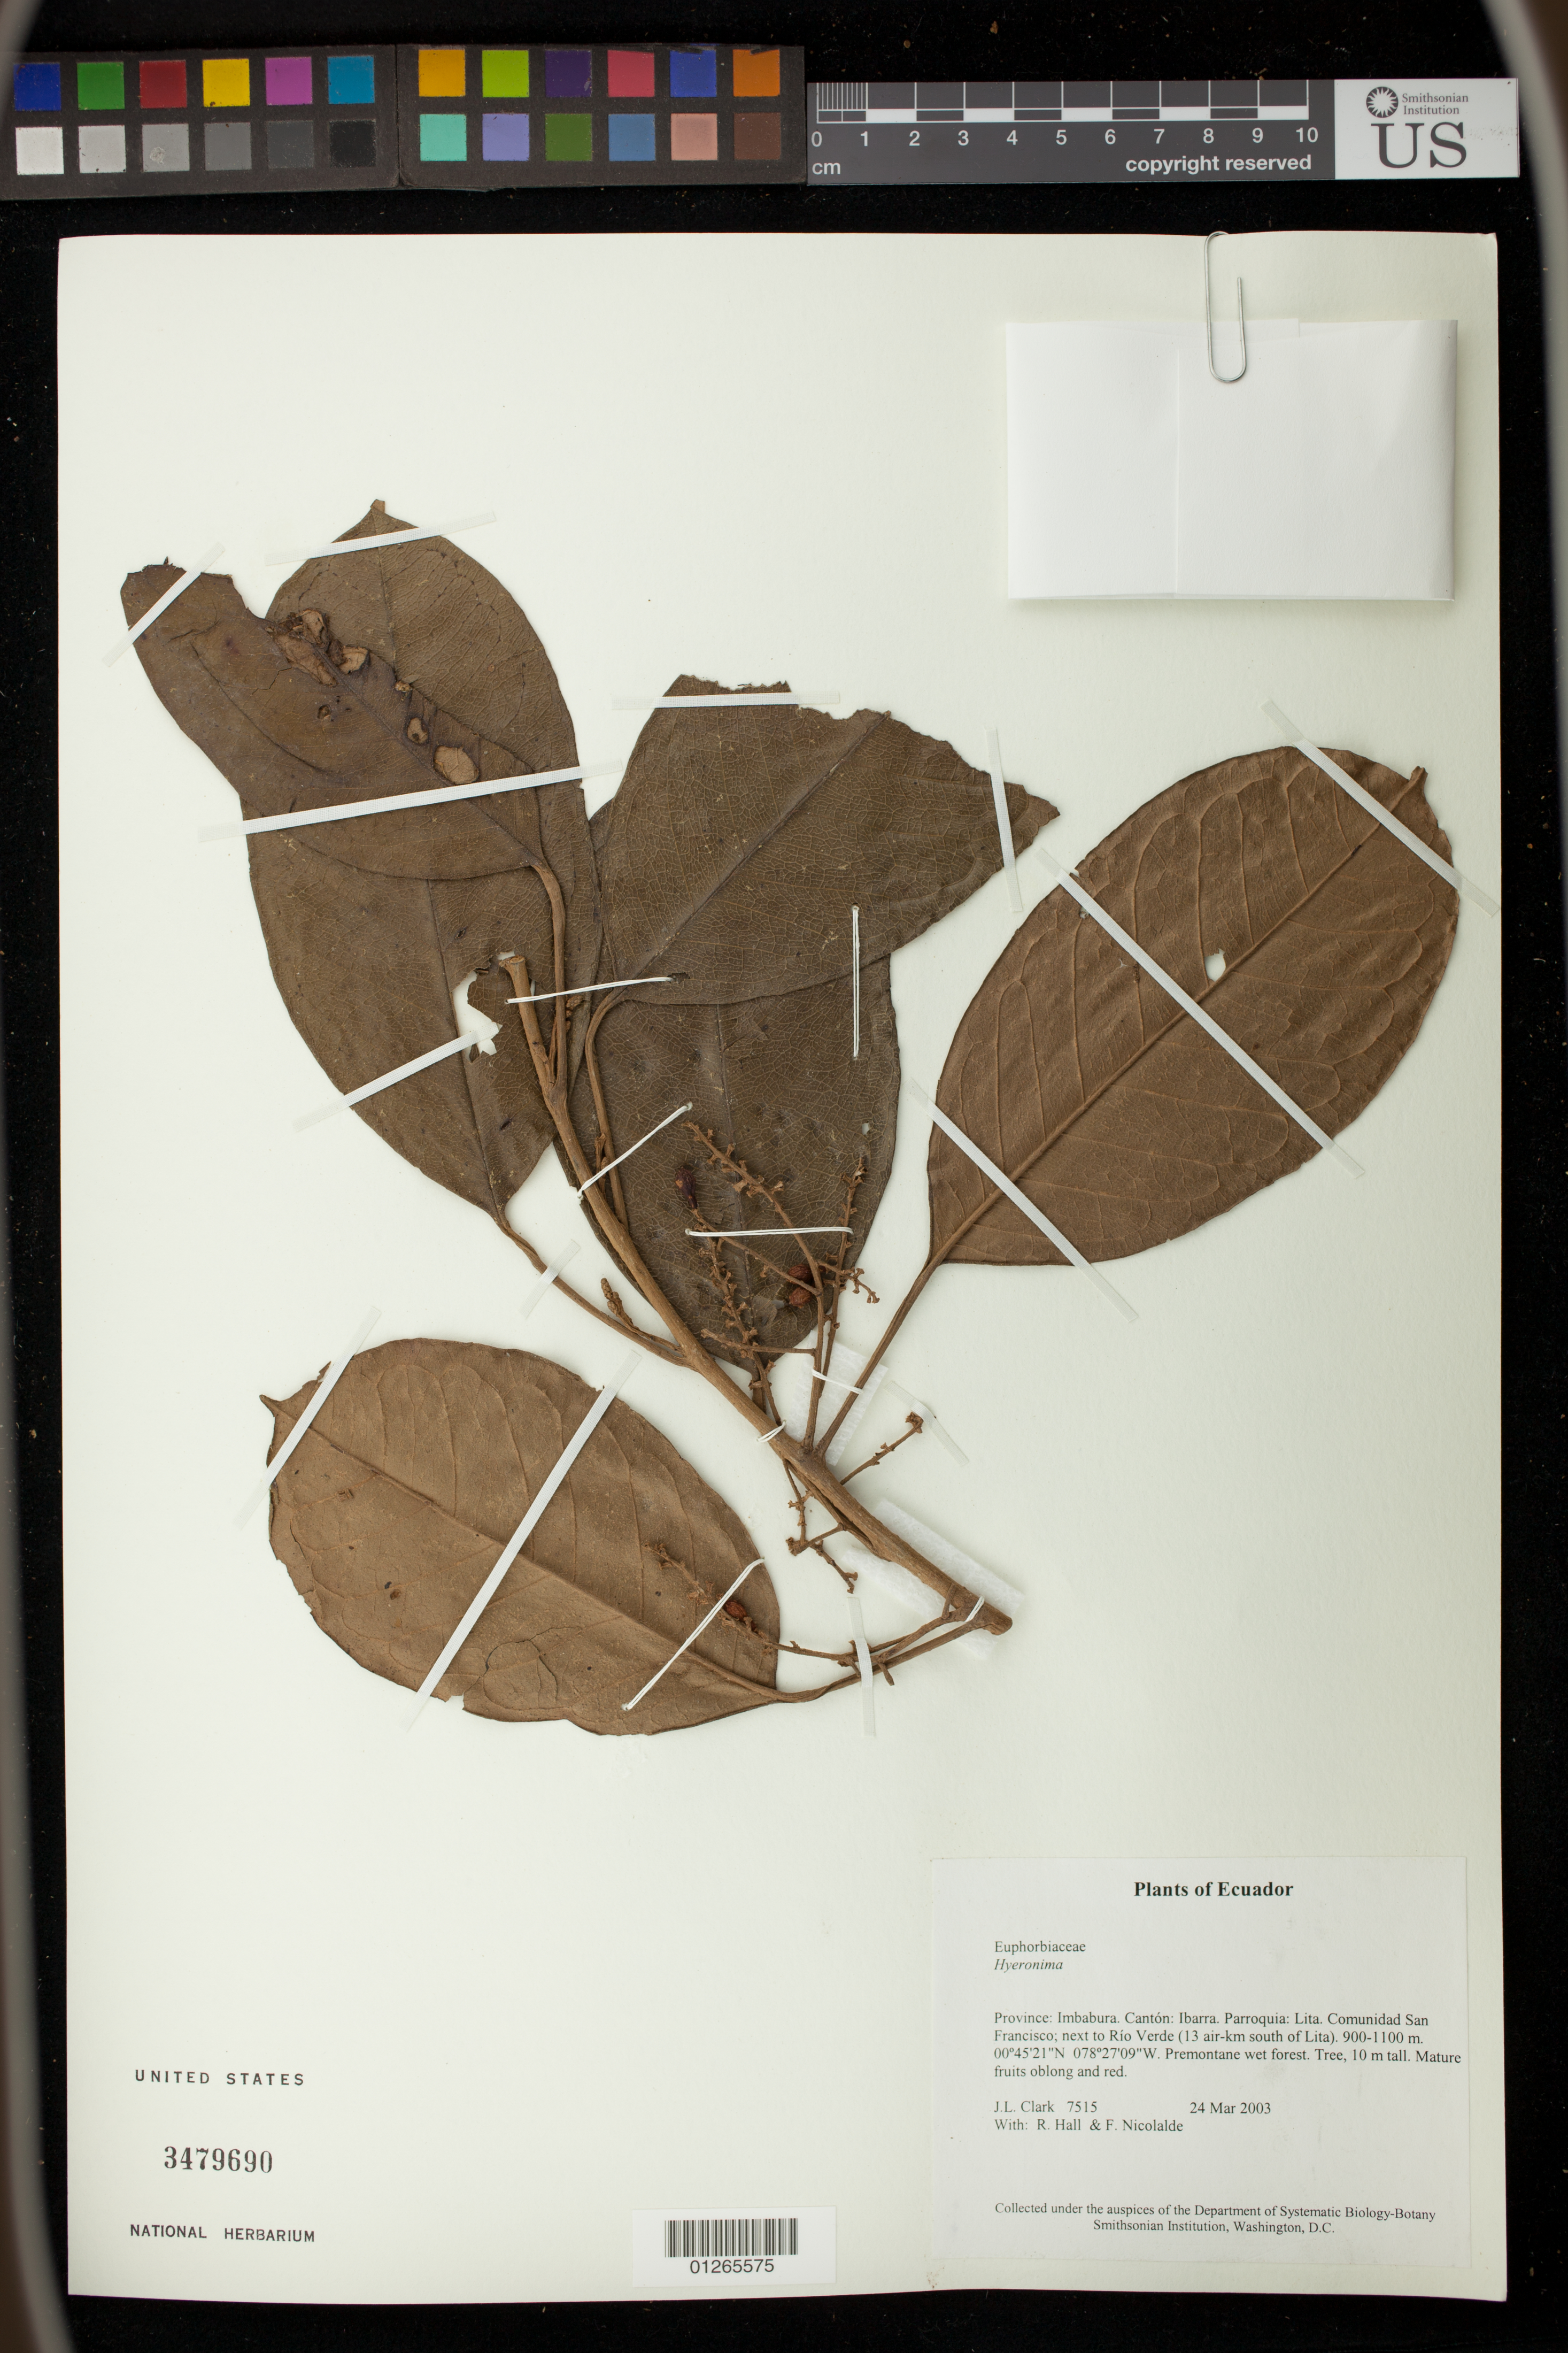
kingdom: Plantae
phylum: Tracheophyta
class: Magnoliopsida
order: Malpighiales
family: Phyllanthaceae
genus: Hieronyma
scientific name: Hieronyma sp.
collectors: J. L. Clark, R. Hall & F. Nicolalde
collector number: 7515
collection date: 2003-03-24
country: Ecuador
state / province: Imbabura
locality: Tachira: Distrito Junin/Cordoba; Parque Nacional El Tama; cabeceras del Rio Quinimari; Cerro de las Cupas; penas del vertiente septentrional; bosques nublado y enano abajo del Paramo de Tama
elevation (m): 900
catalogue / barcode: US 3479690